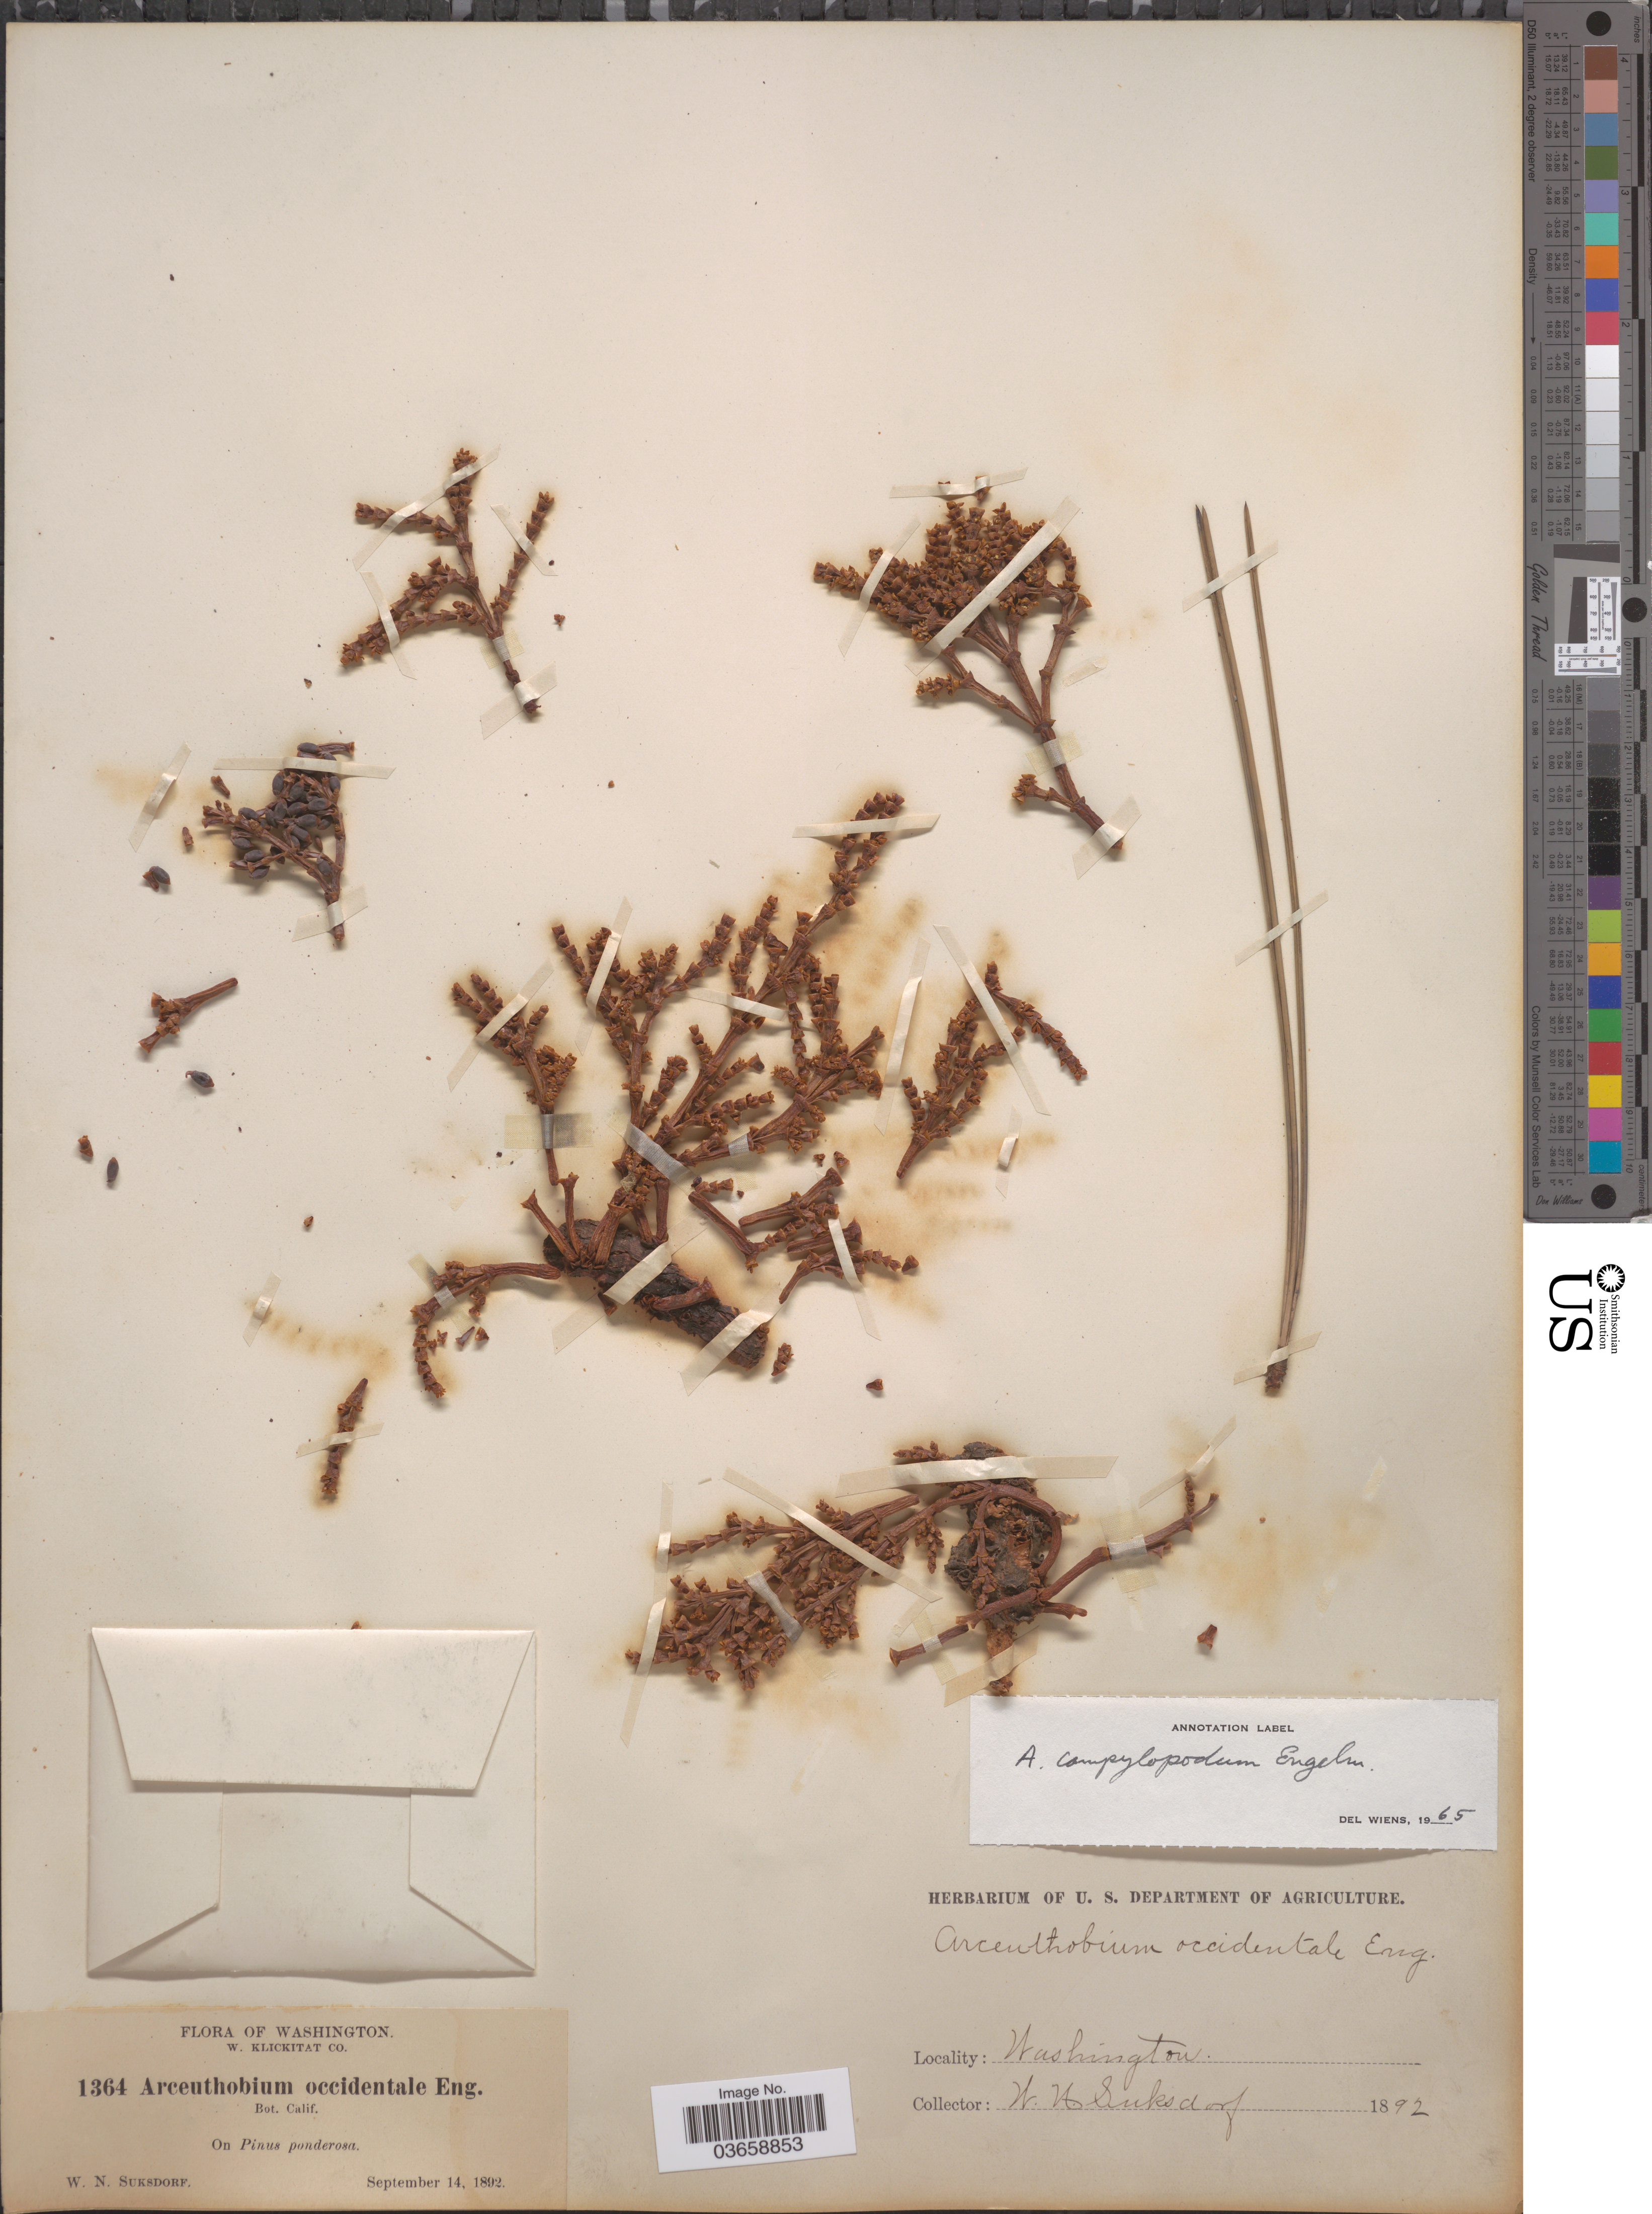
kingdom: Plantae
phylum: Tracheophyta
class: Magnoliopsida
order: Santalales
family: Viscaceae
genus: Arceuthobium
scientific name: Arceuthobium campylopodum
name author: Engelm.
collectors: W. N. Suksdorf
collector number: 1364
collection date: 1892-09-14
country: United States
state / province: Washington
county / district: Klickitat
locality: W. Klickitat Co.